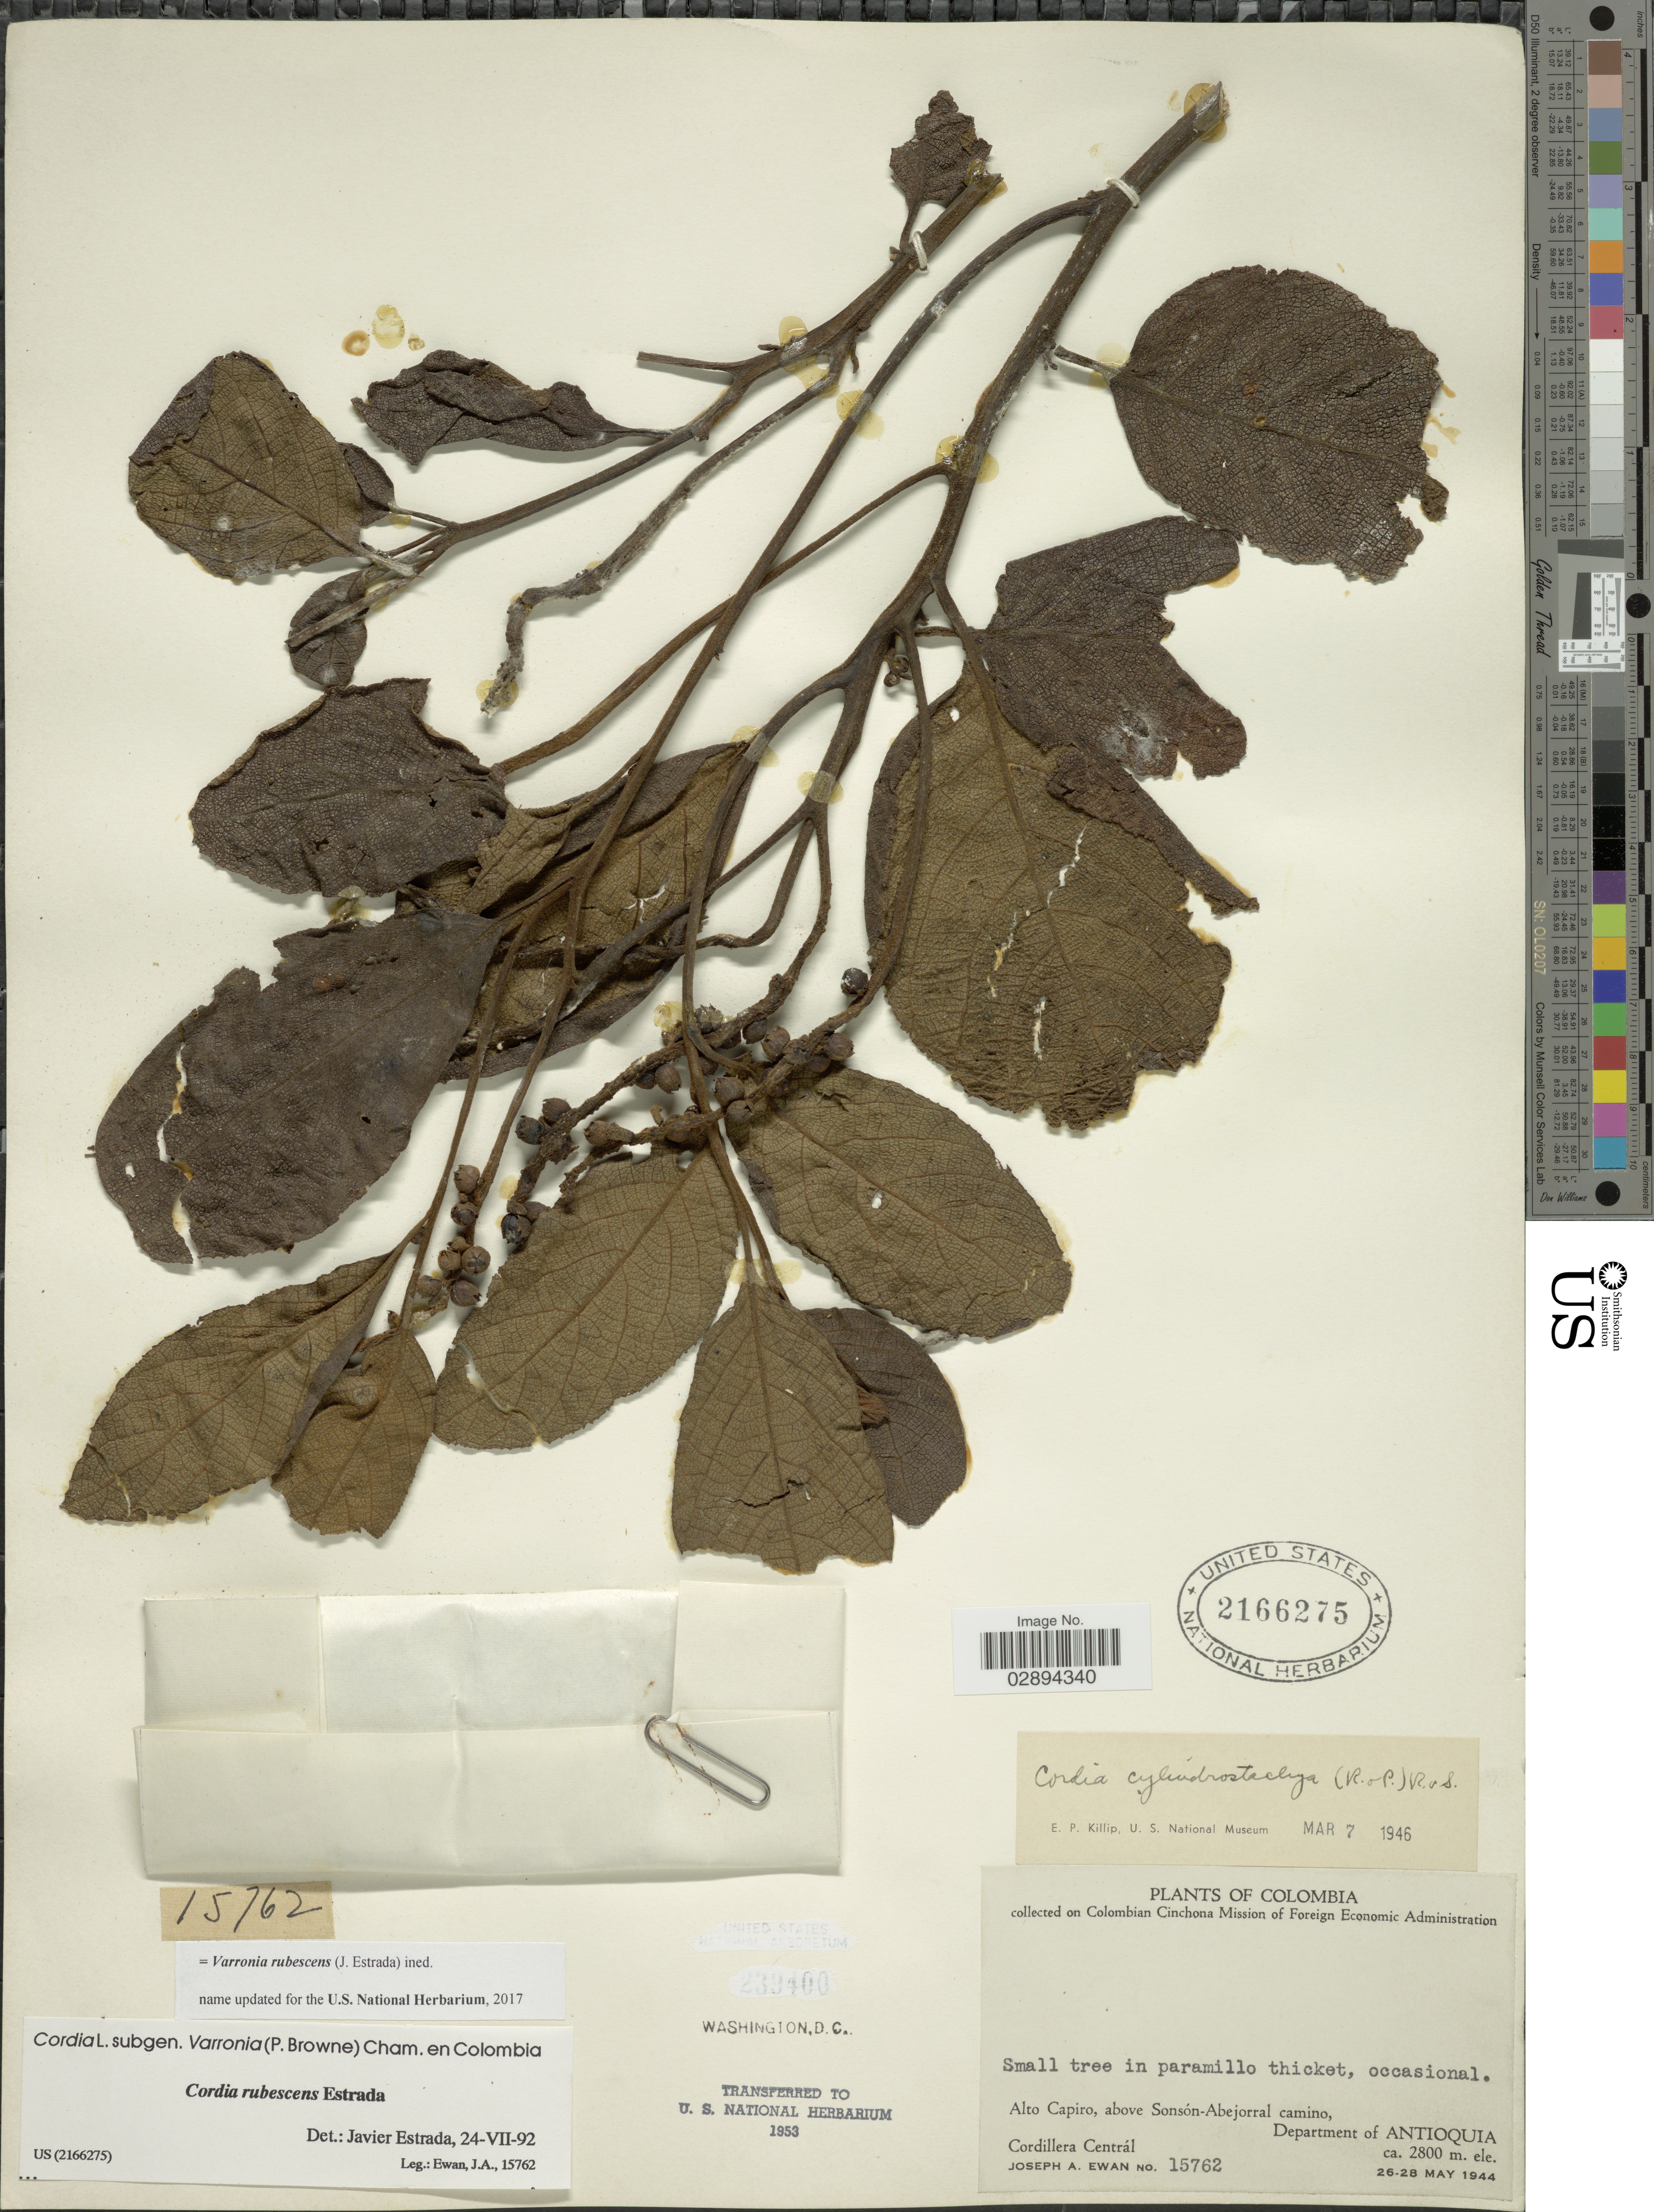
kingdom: Plantae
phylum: Tracheophyta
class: Magnoliopsida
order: Boraginales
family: Cordiaceae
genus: Varronia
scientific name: Varronia rubescens (J. Estrada) comb. nov. ined.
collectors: J. A. Ewan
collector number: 15762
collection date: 1944-05-26/1944-05-28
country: Colombia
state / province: Antioquia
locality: Alto Capiro, above Sonsón, Abejorral camino, Department of Antioquia.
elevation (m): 2800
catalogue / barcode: US 2166275